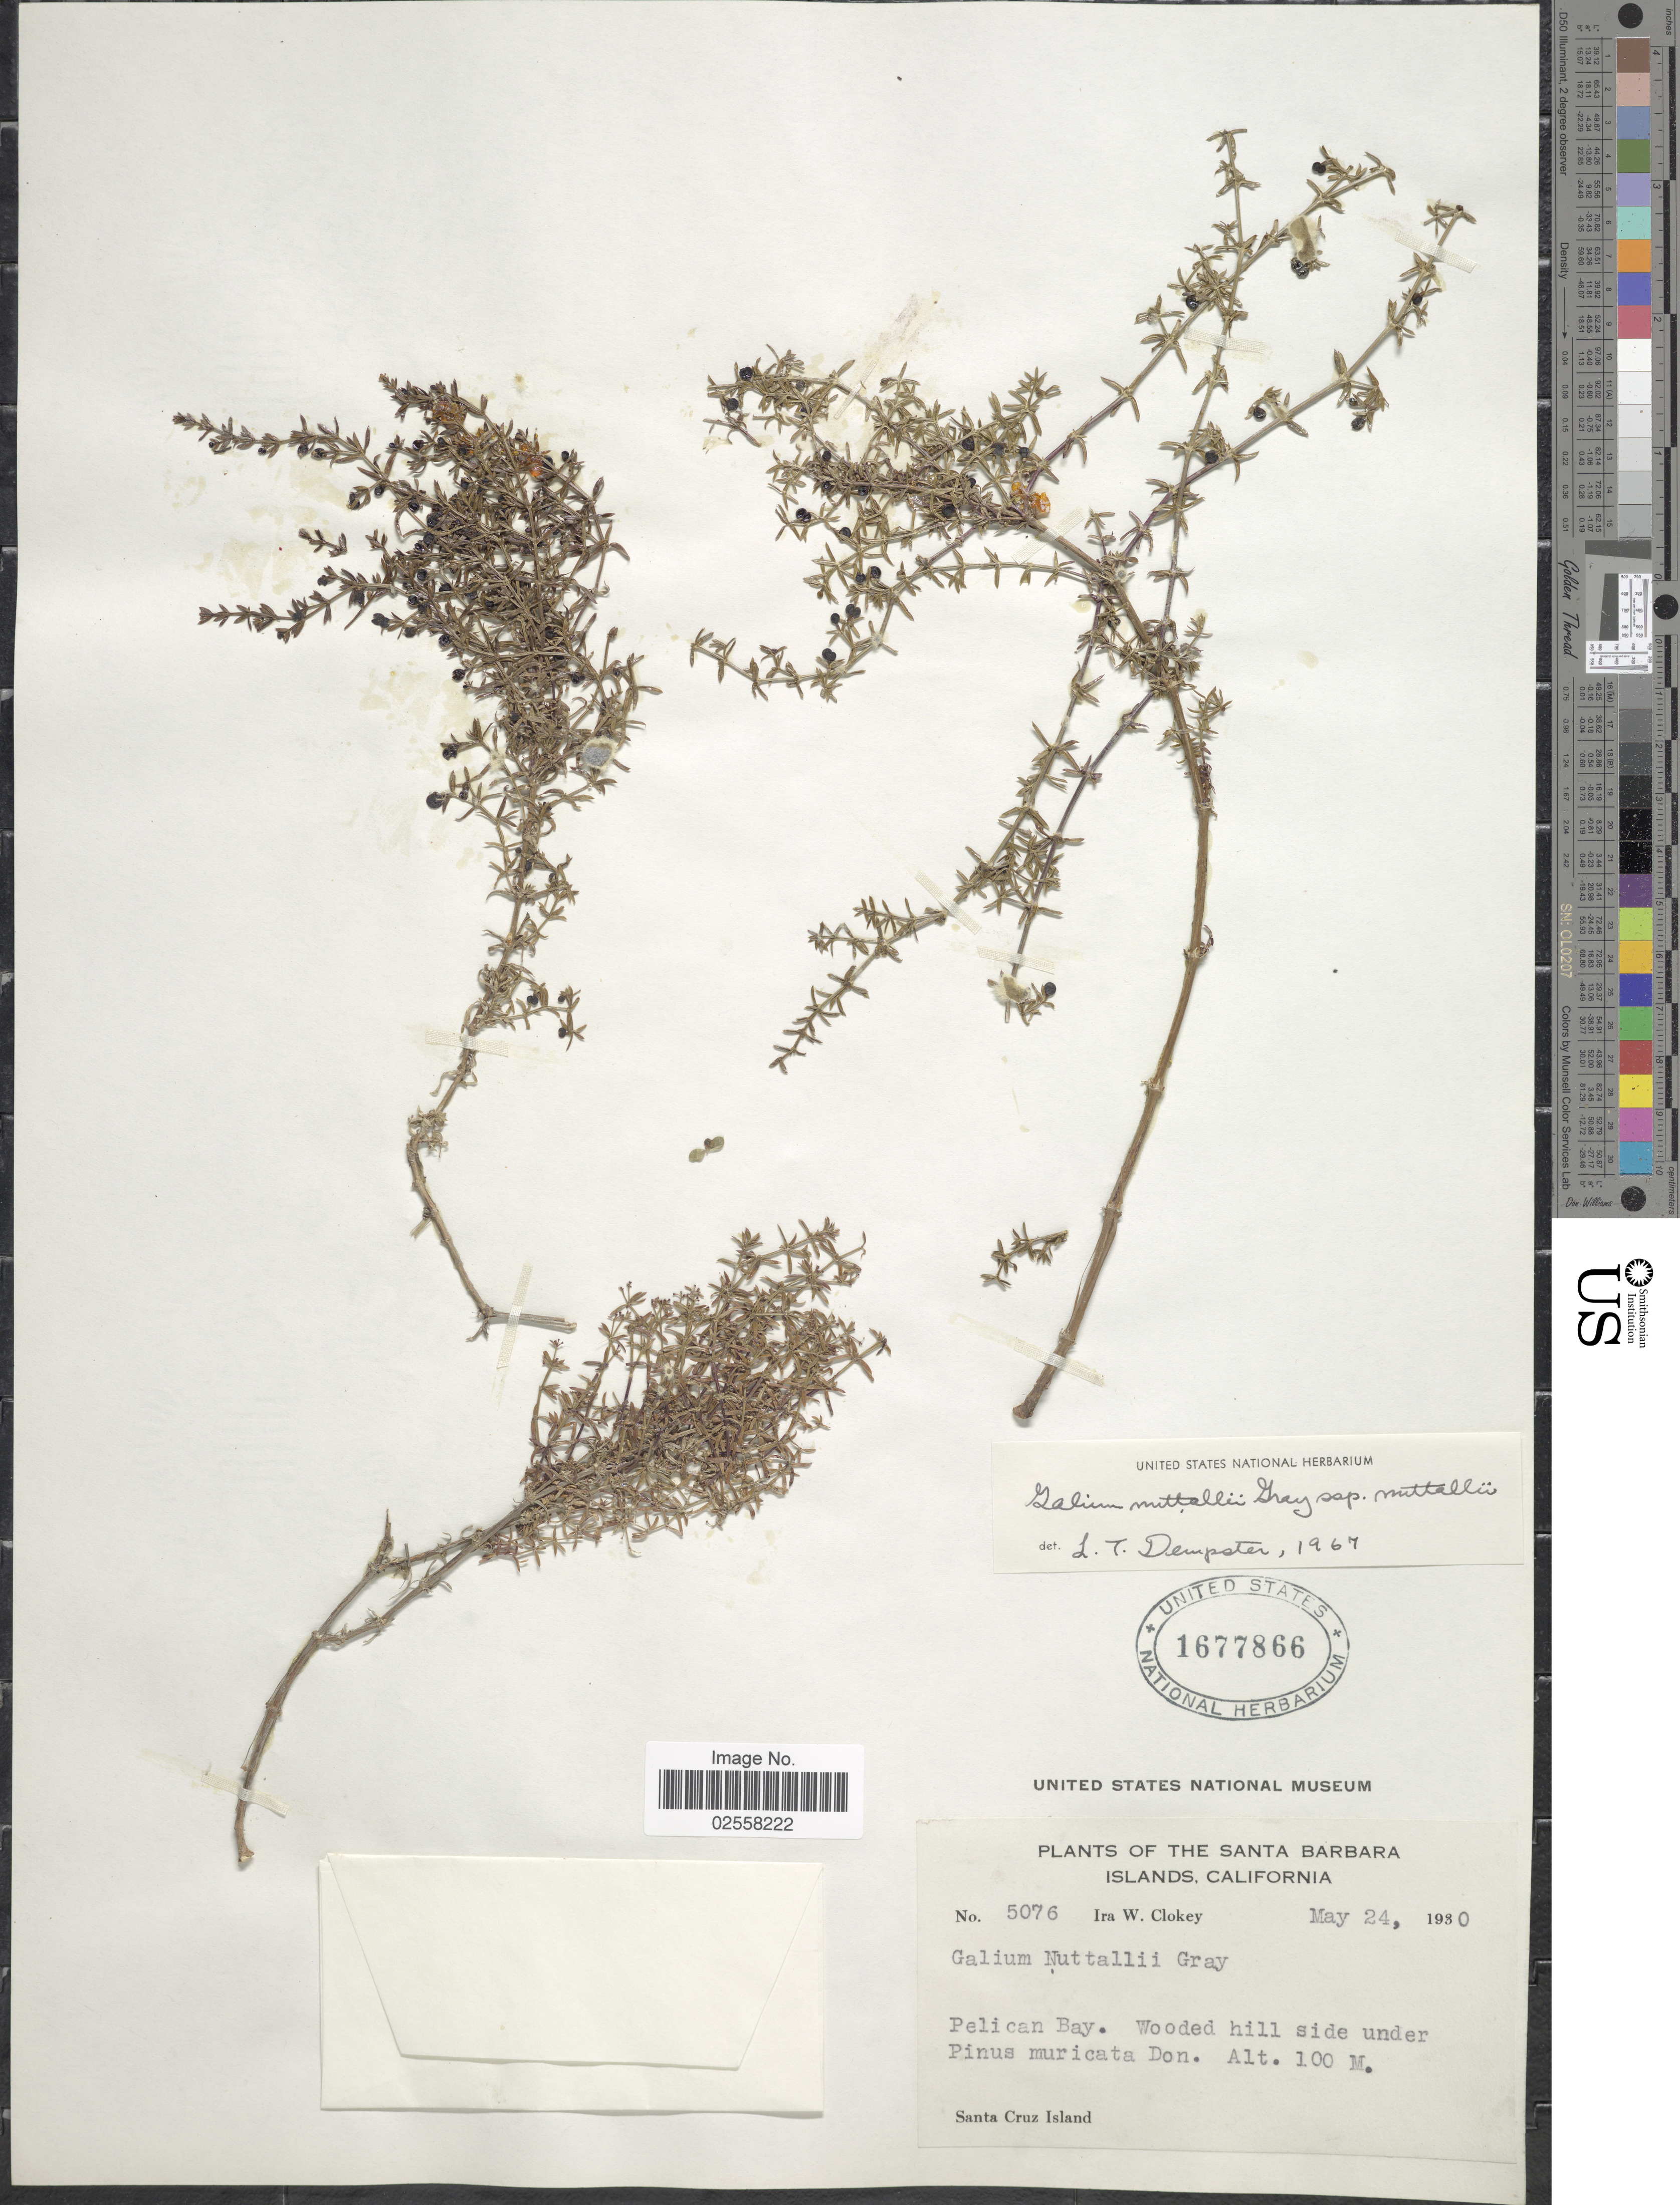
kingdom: Plantae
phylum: Tracheophyta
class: Magnoliopsida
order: Gentianales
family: Rubiaceae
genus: Galium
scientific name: Galium nuttallii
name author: A. Gray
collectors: I. W. Clokey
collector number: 5076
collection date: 1930-05-24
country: United States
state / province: California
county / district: Santa Barbara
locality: The Santa Barbara Islands, Pelican, Santa Cruz Island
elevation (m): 100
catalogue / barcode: US 1677866